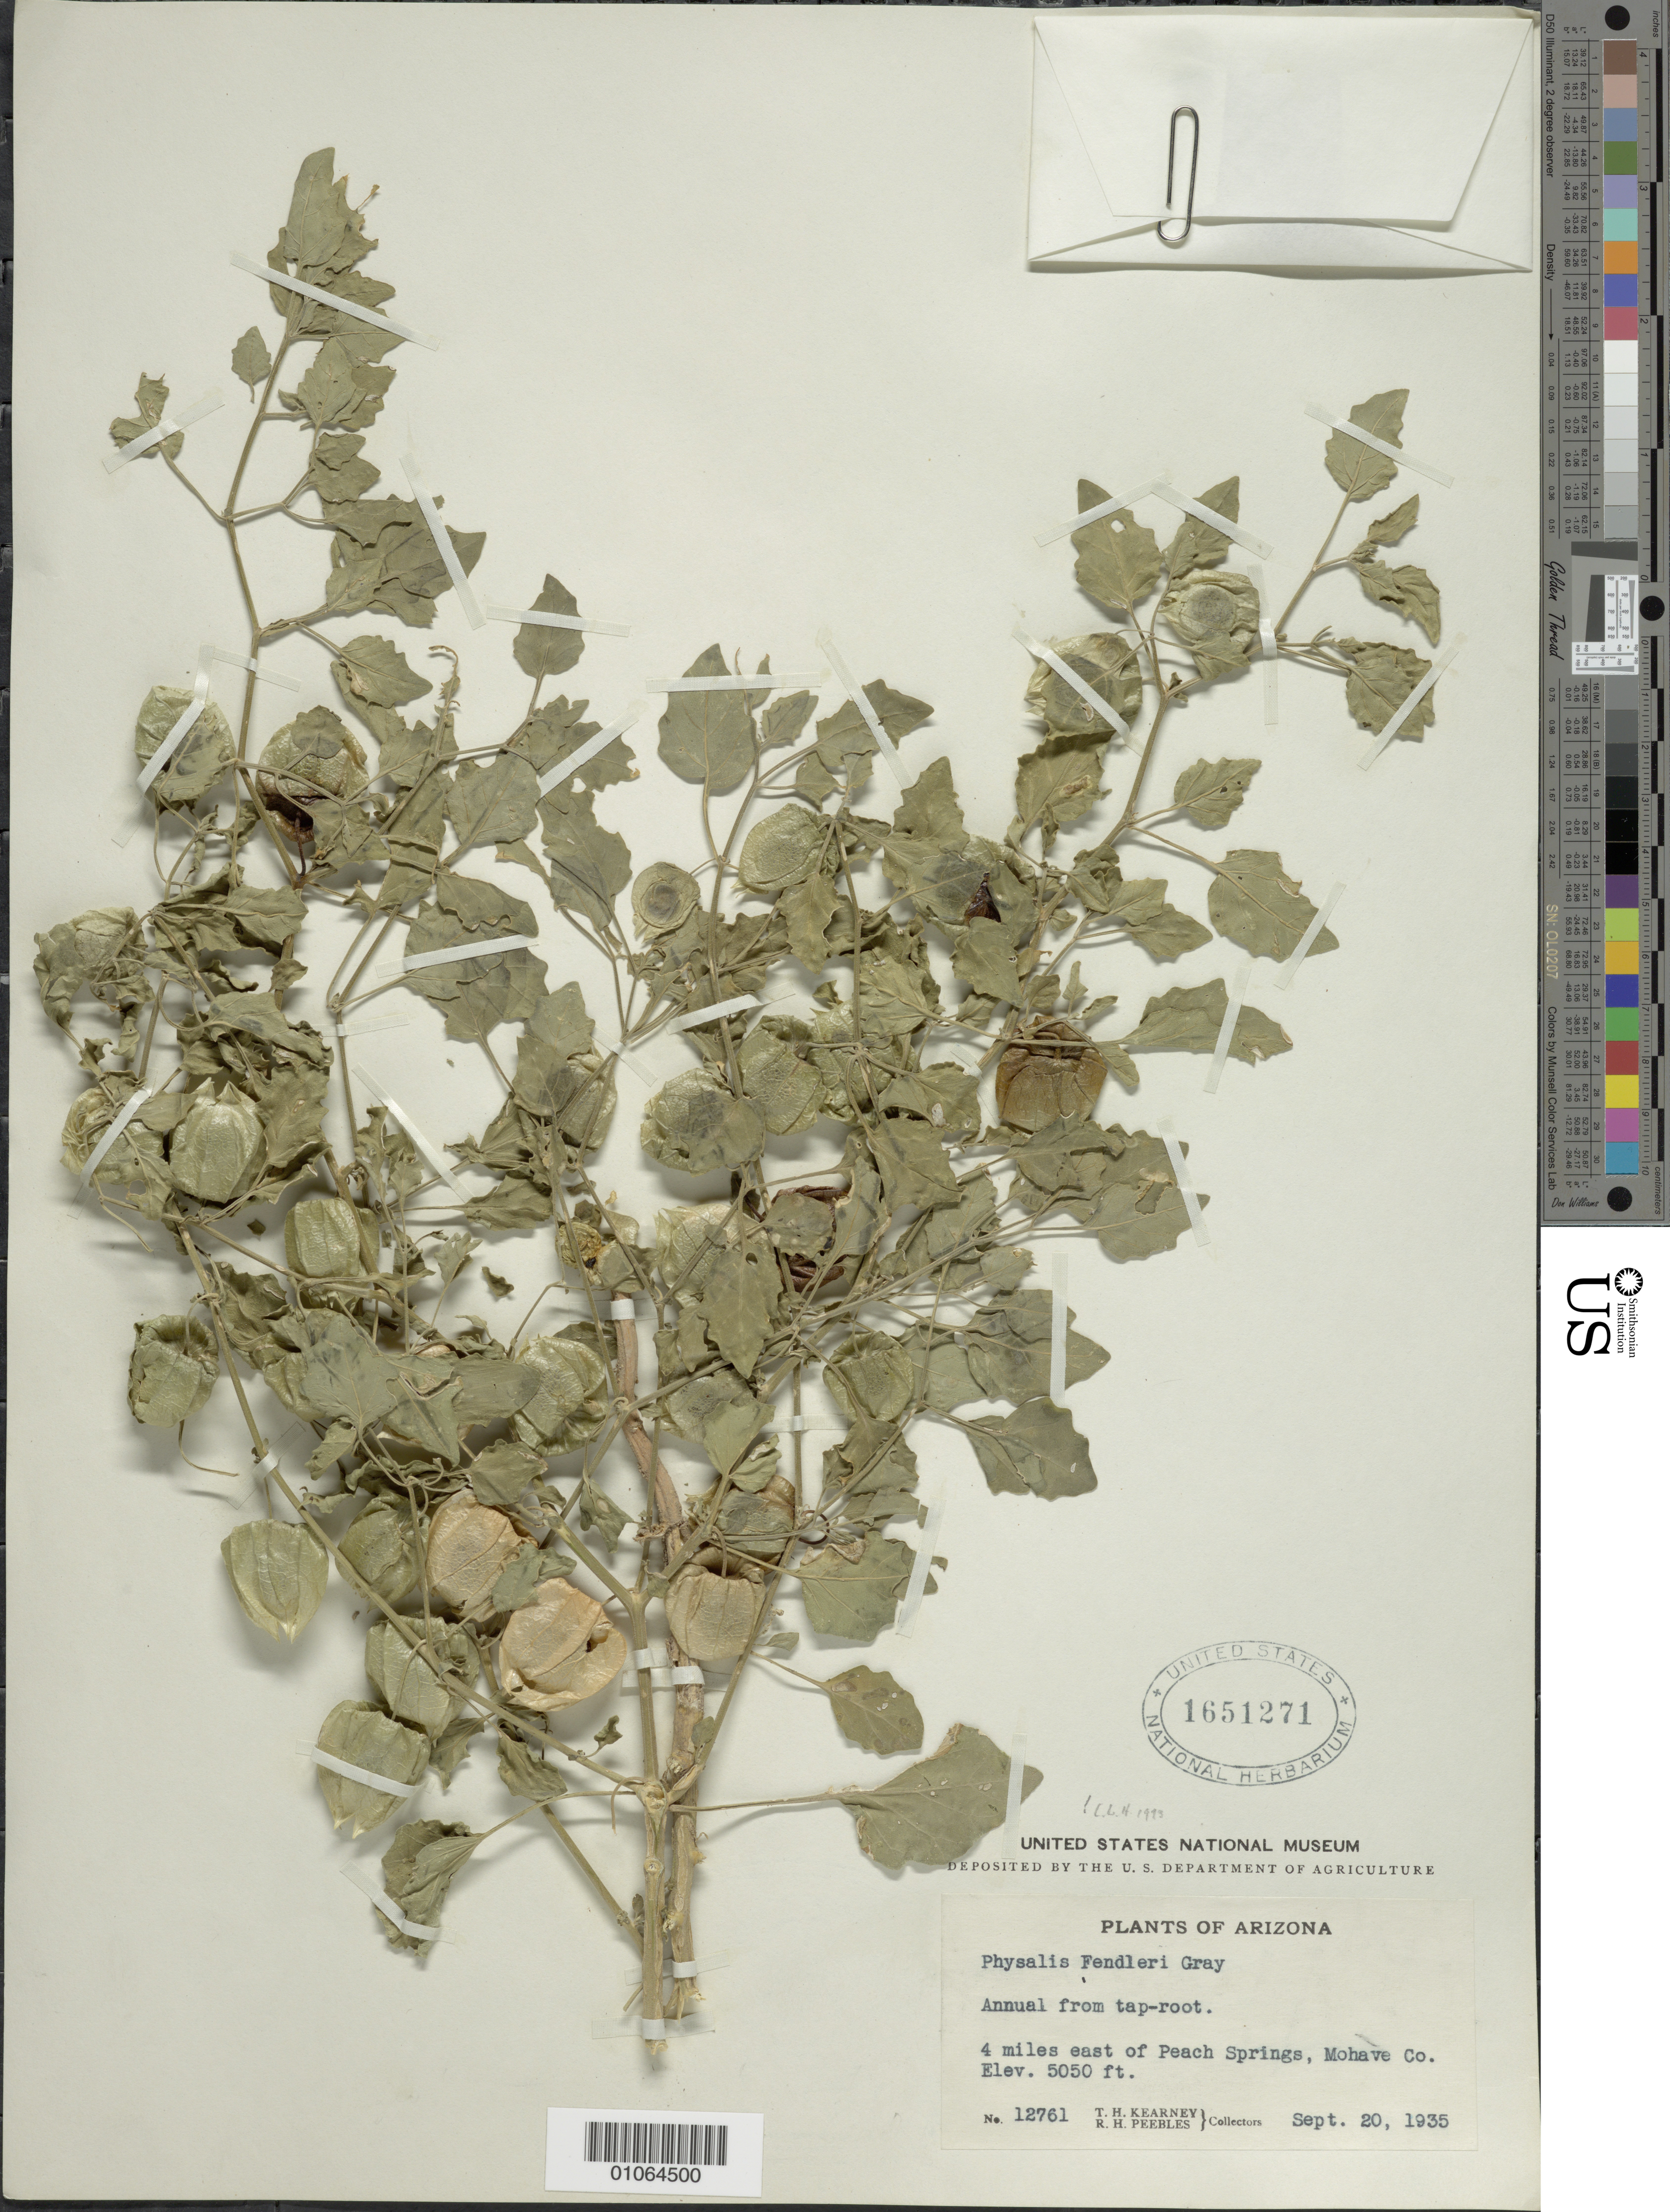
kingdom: Plantae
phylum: Tracheophyta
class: Magnoliopsida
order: Solanales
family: Solanaceae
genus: Physalis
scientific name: Physalis fendleri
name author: A. Gray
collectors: T. H. Kearney & R. H. Peebles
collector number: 12761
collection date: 1935-09-20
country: United States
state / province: Arizona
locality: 4 miles east of Peach Springs, Mohave Co.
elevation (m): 1539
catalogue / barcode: US 1651271